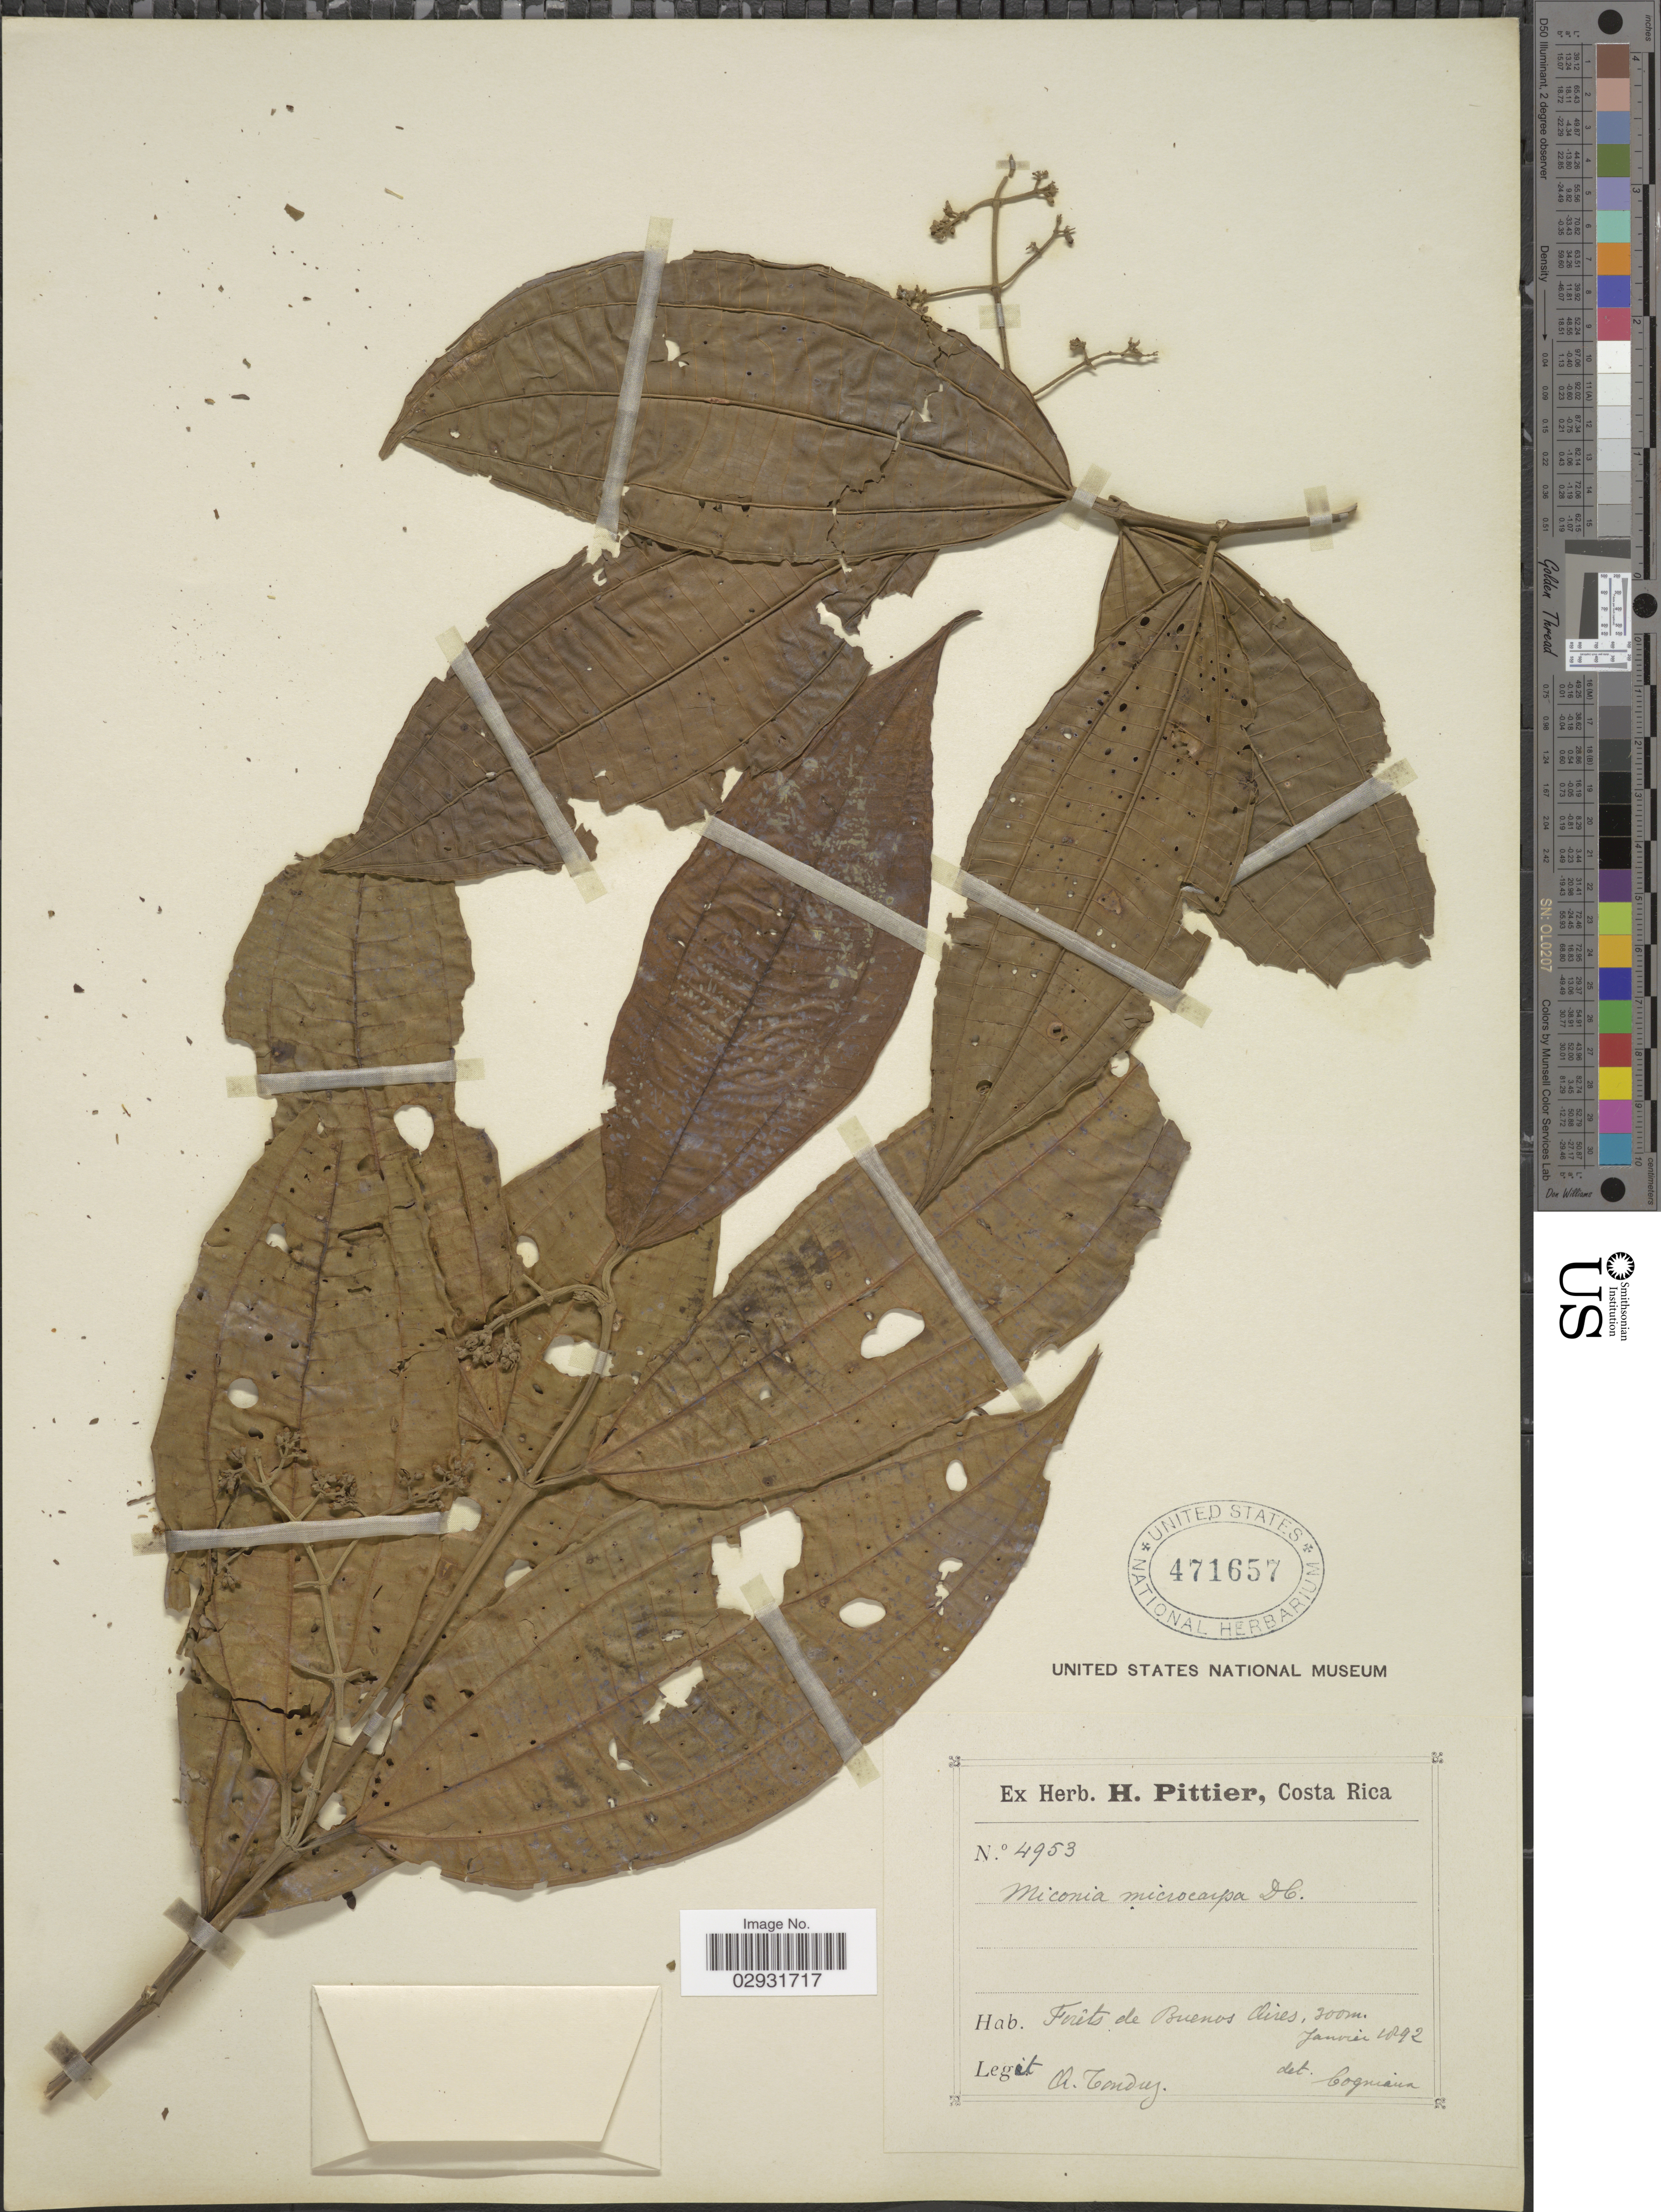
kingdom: Plantae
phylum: Tracheophyta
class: Magnoliopsida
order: Myrtales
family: Melastomataceae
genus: Miconia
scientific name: Miconia affinis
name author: DC.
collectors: A. Tonduz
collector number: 4953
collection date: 1892-01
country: Costa Rica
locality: Forêts de Buenos Aires.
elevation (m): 300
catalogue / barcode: US 471657